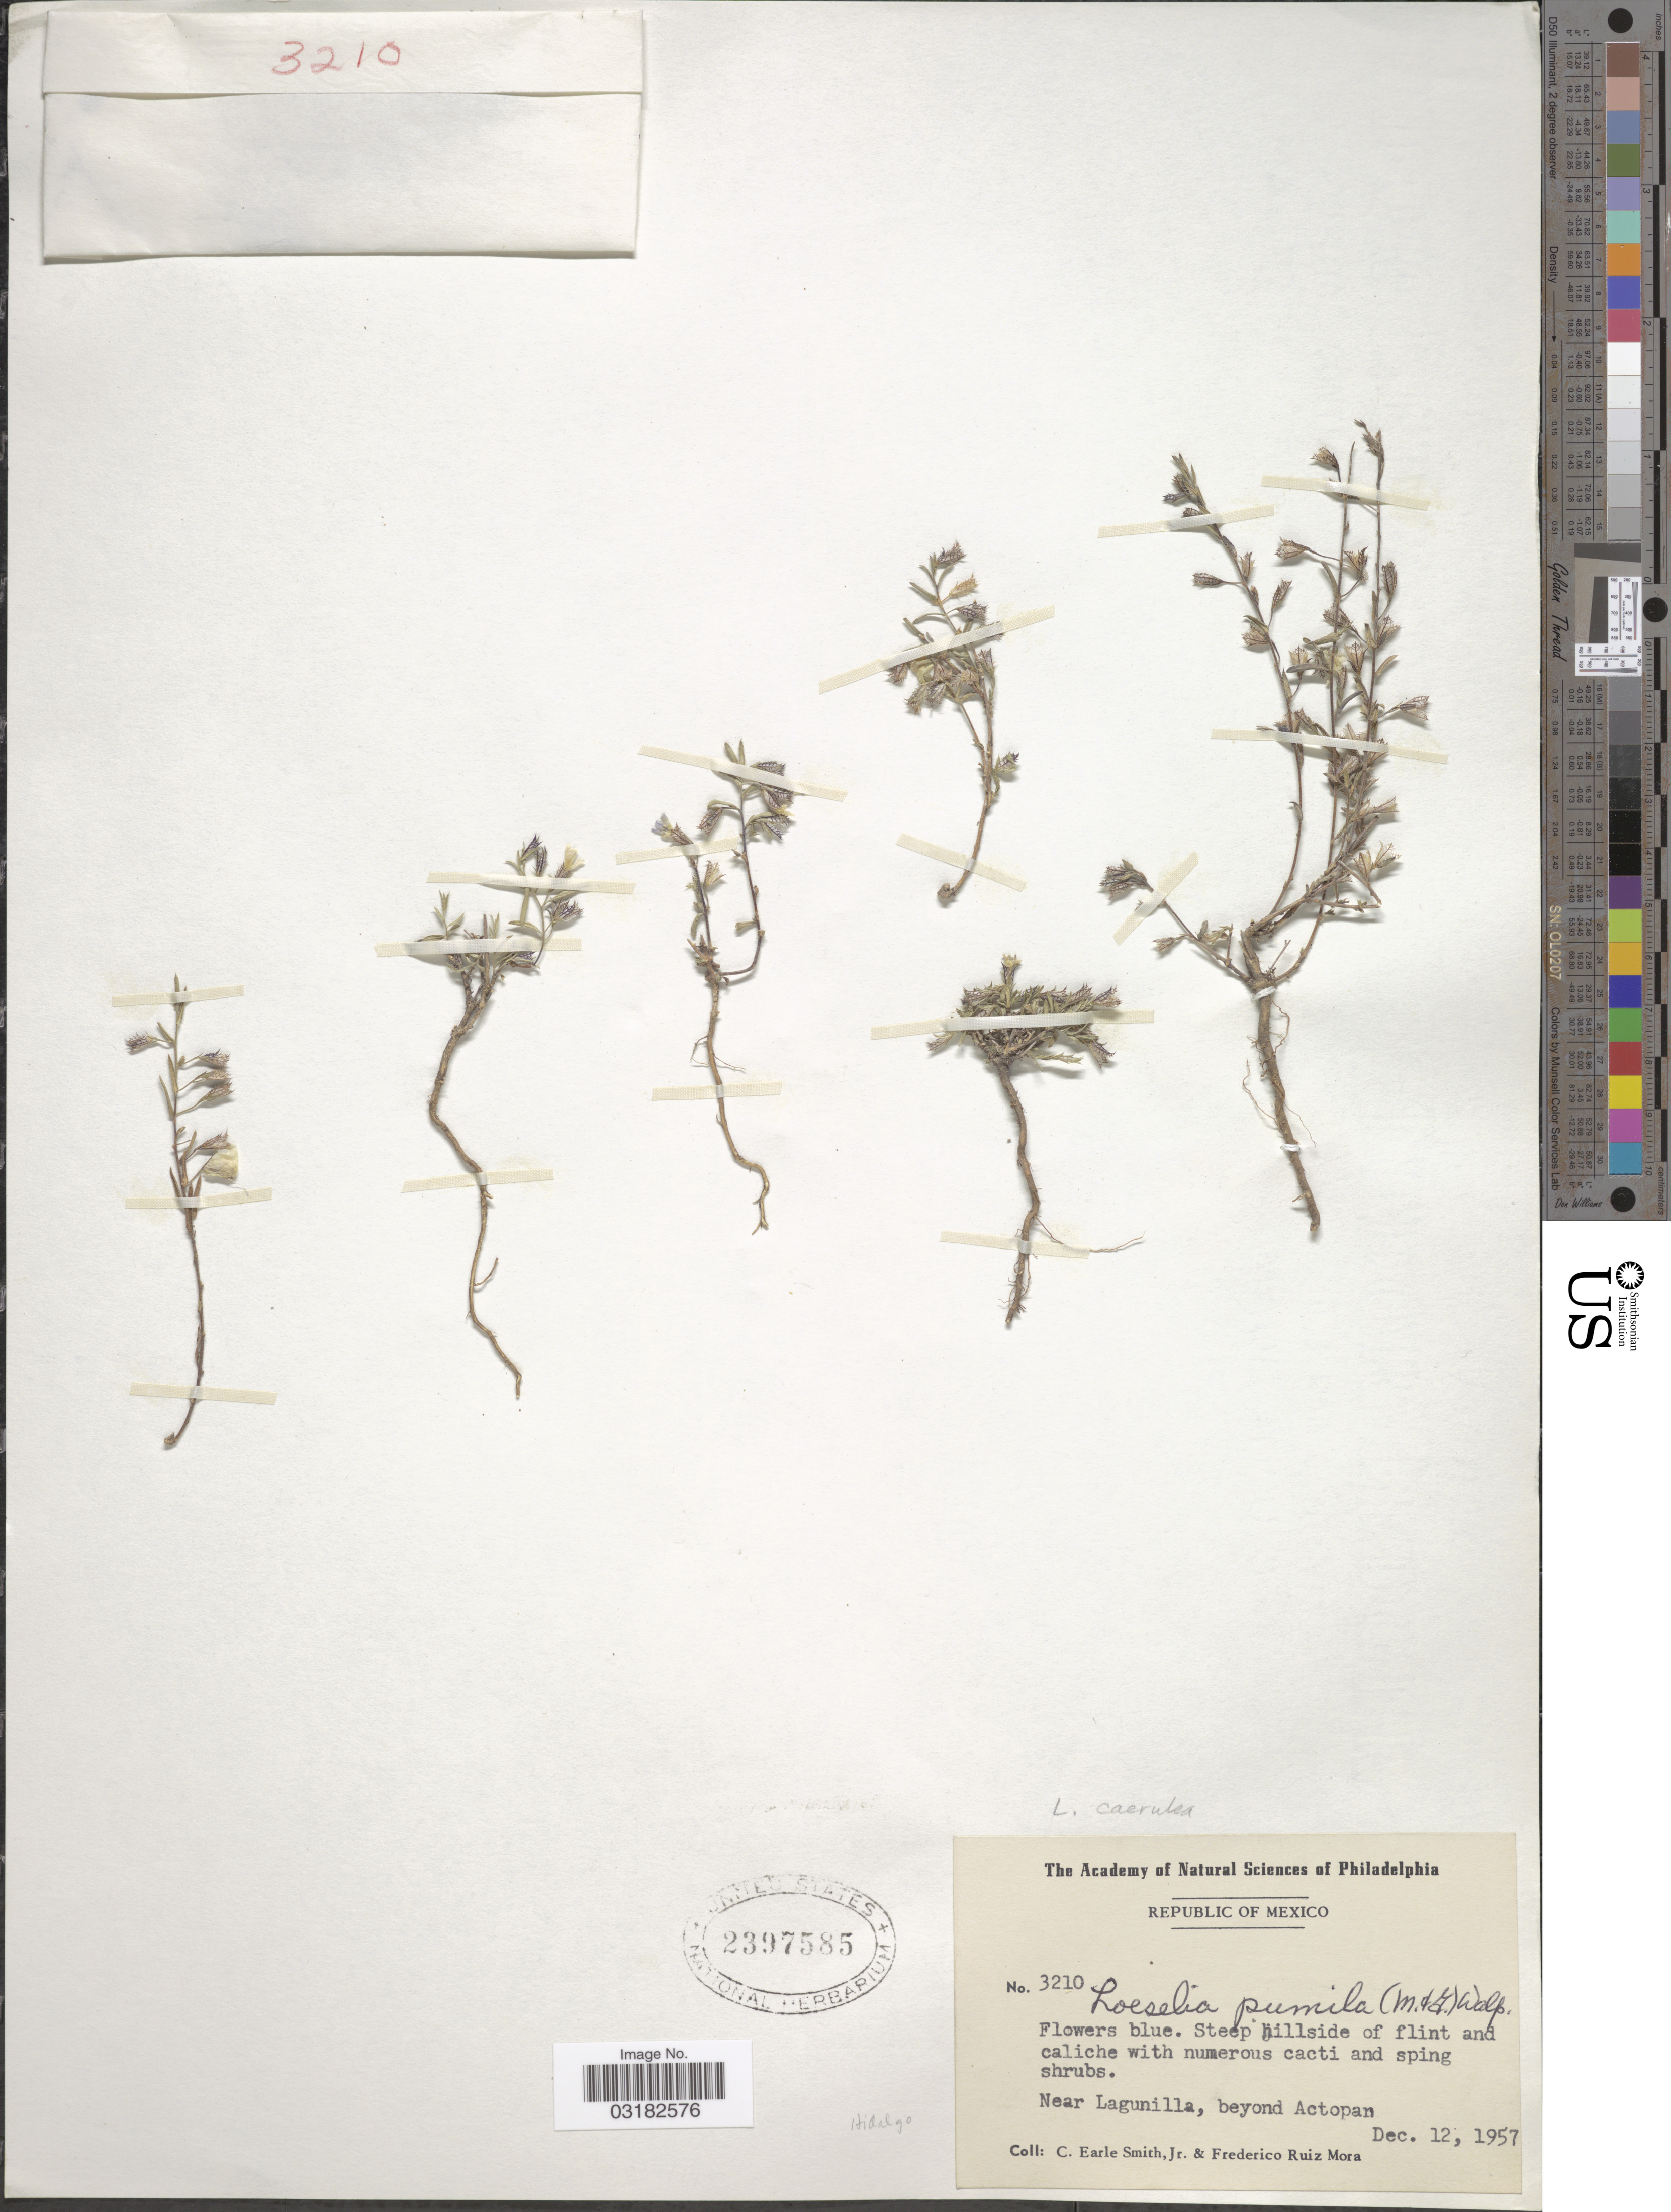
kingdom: Plantae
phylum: Tracheophyta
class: Magnoliopsida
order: Ericales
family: Polemoniaceae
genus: Loeselia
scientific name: Loeselia pumila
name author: (M. Martens & Galeotti) Walp.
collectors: C. E. Smith Jr. & Ruiz Mora, F.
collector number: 3210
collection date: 1957-12-12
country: Mexico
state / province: Hidalgo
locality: Near Lagunilla, beyond Actopan.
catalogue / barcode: US 2397585